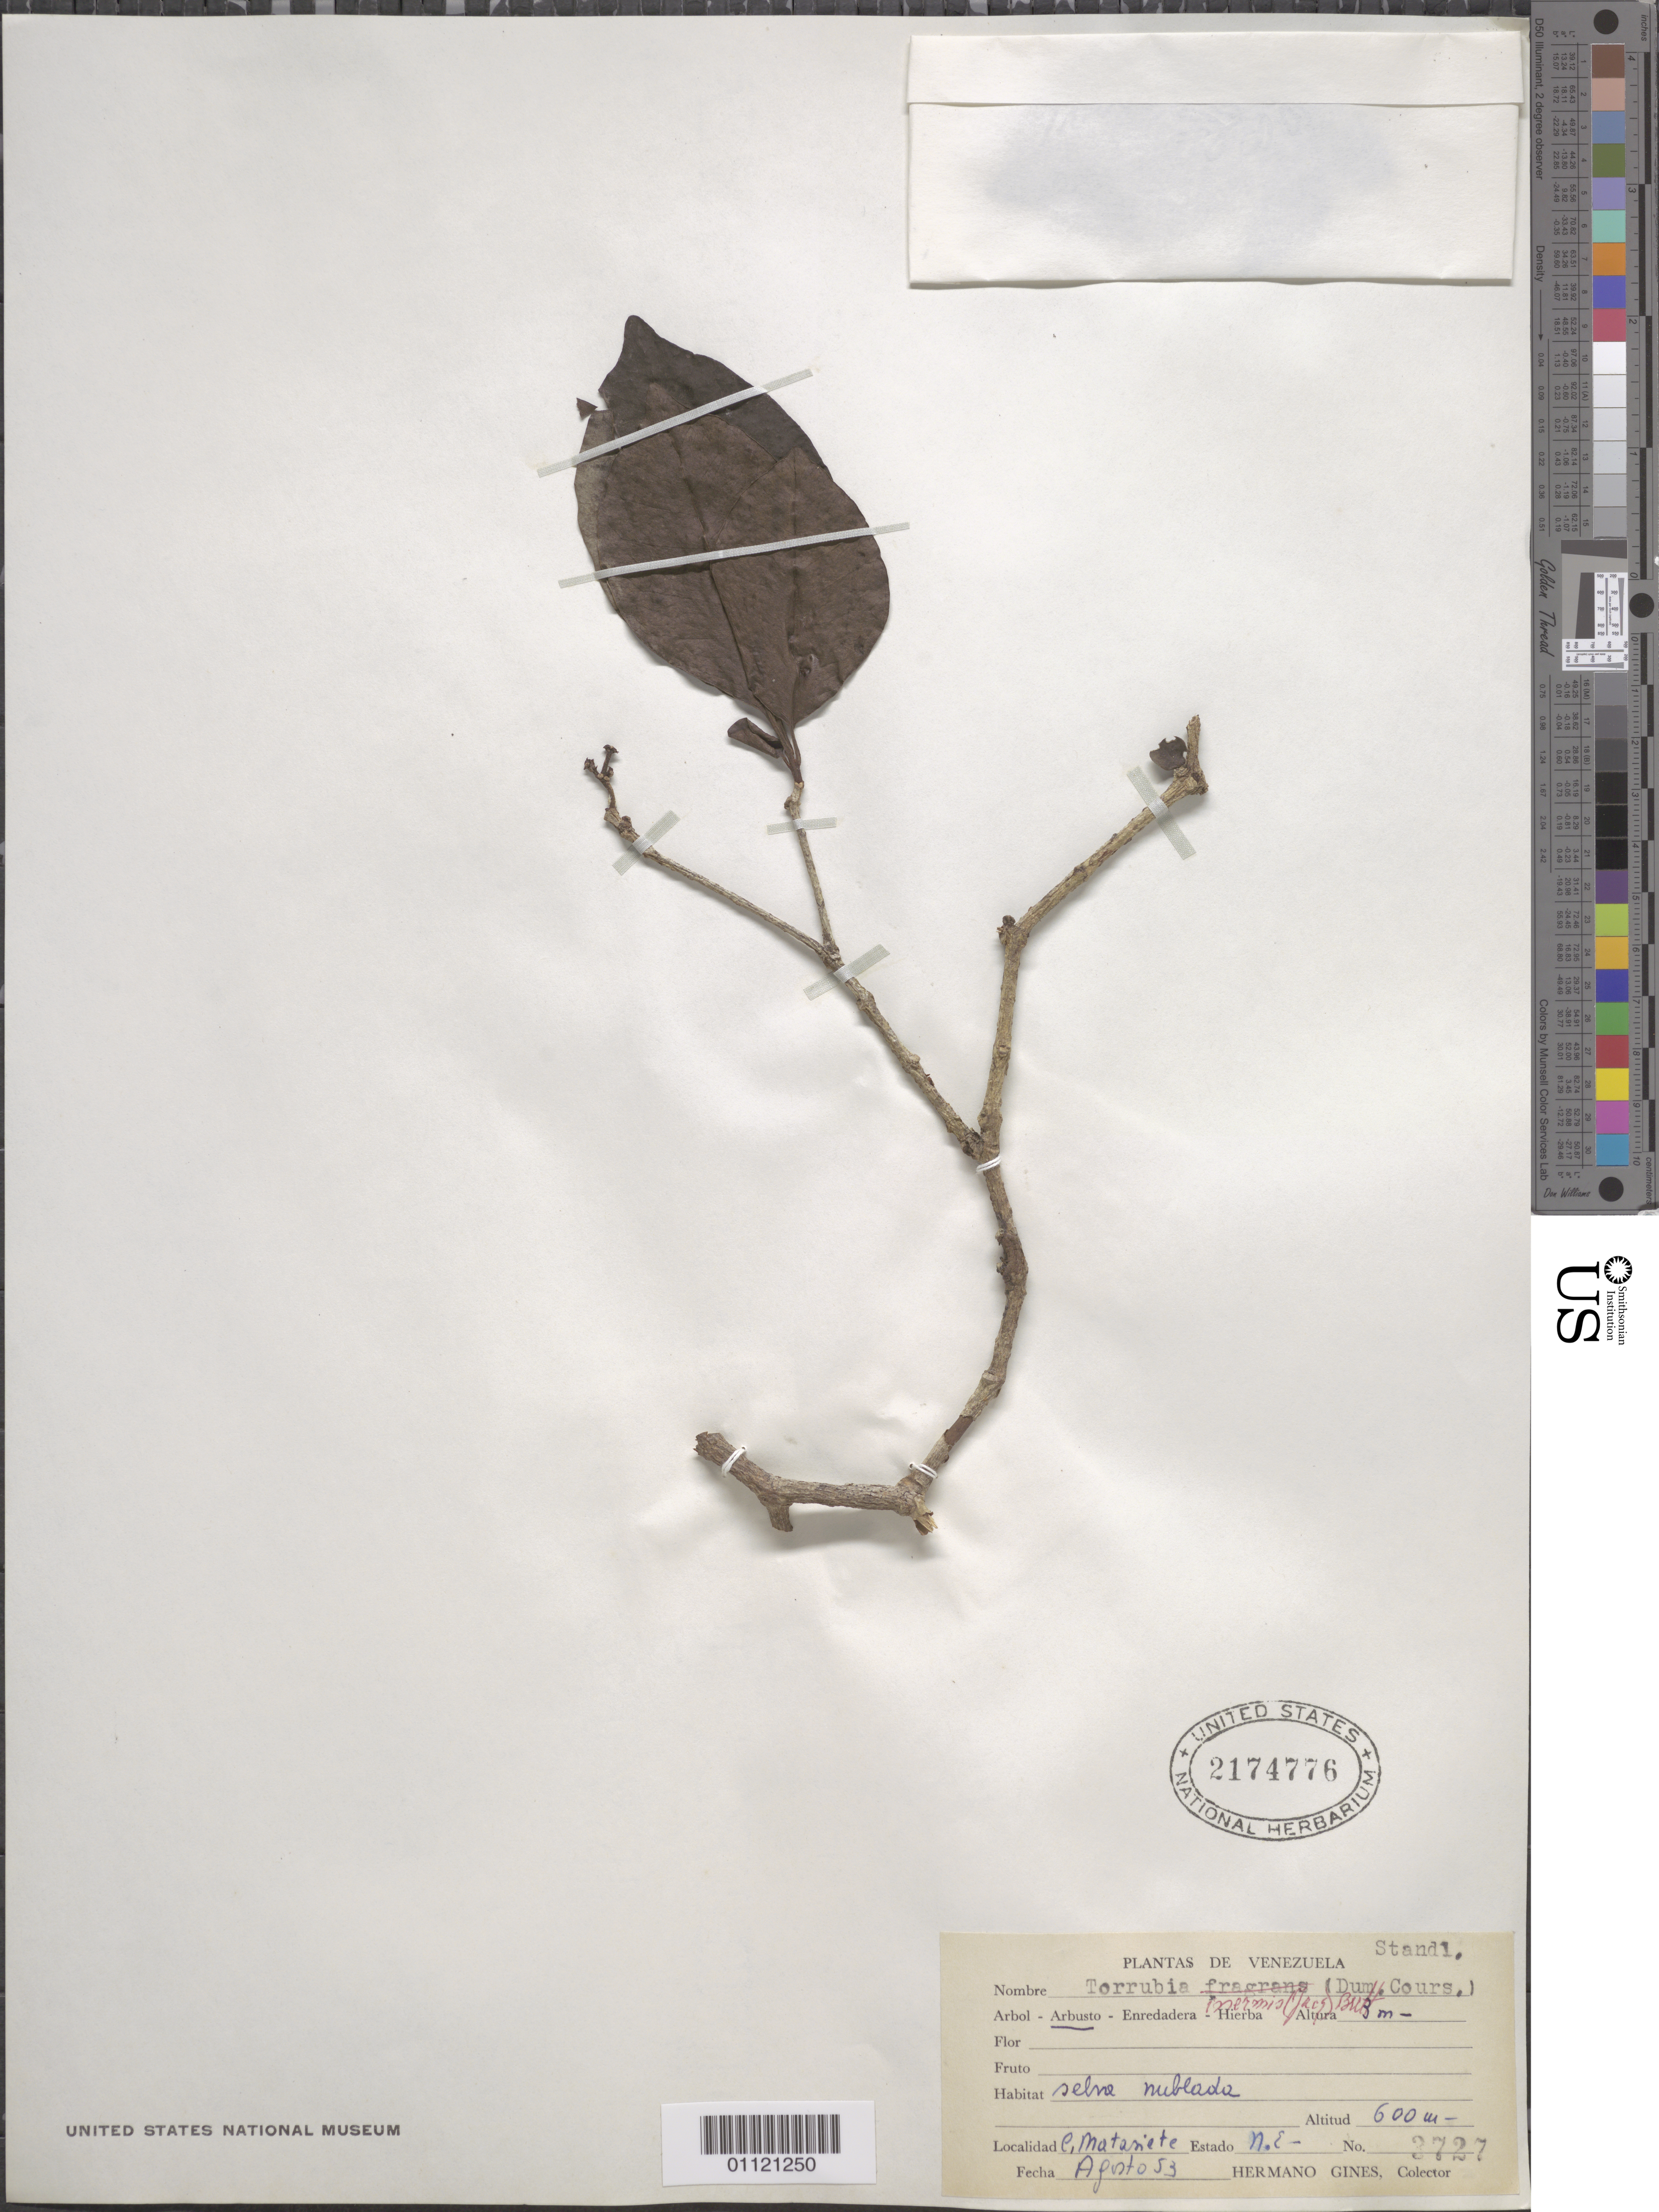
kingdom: Plantae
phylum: Tracheophyta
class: Magnoliopsida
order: Caryophyllales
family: Nyctaginaceae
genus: Guapira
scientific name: Guapira fragrans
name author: (Dum. Cours.) Little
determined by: Strong, Mark T., (BOT), Smithsonian Institution - National Museum of Natural History (UNITED STATES)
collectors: Bro. Gines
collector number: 3727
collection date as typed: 01 Aug 1953 to 31 Aug 1953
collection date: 1953-08-01/1953-08-31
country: Venezuela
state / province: Nueva Esparta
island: Margarita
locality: C. Matasiete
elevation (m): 600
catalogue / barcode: US 2174776